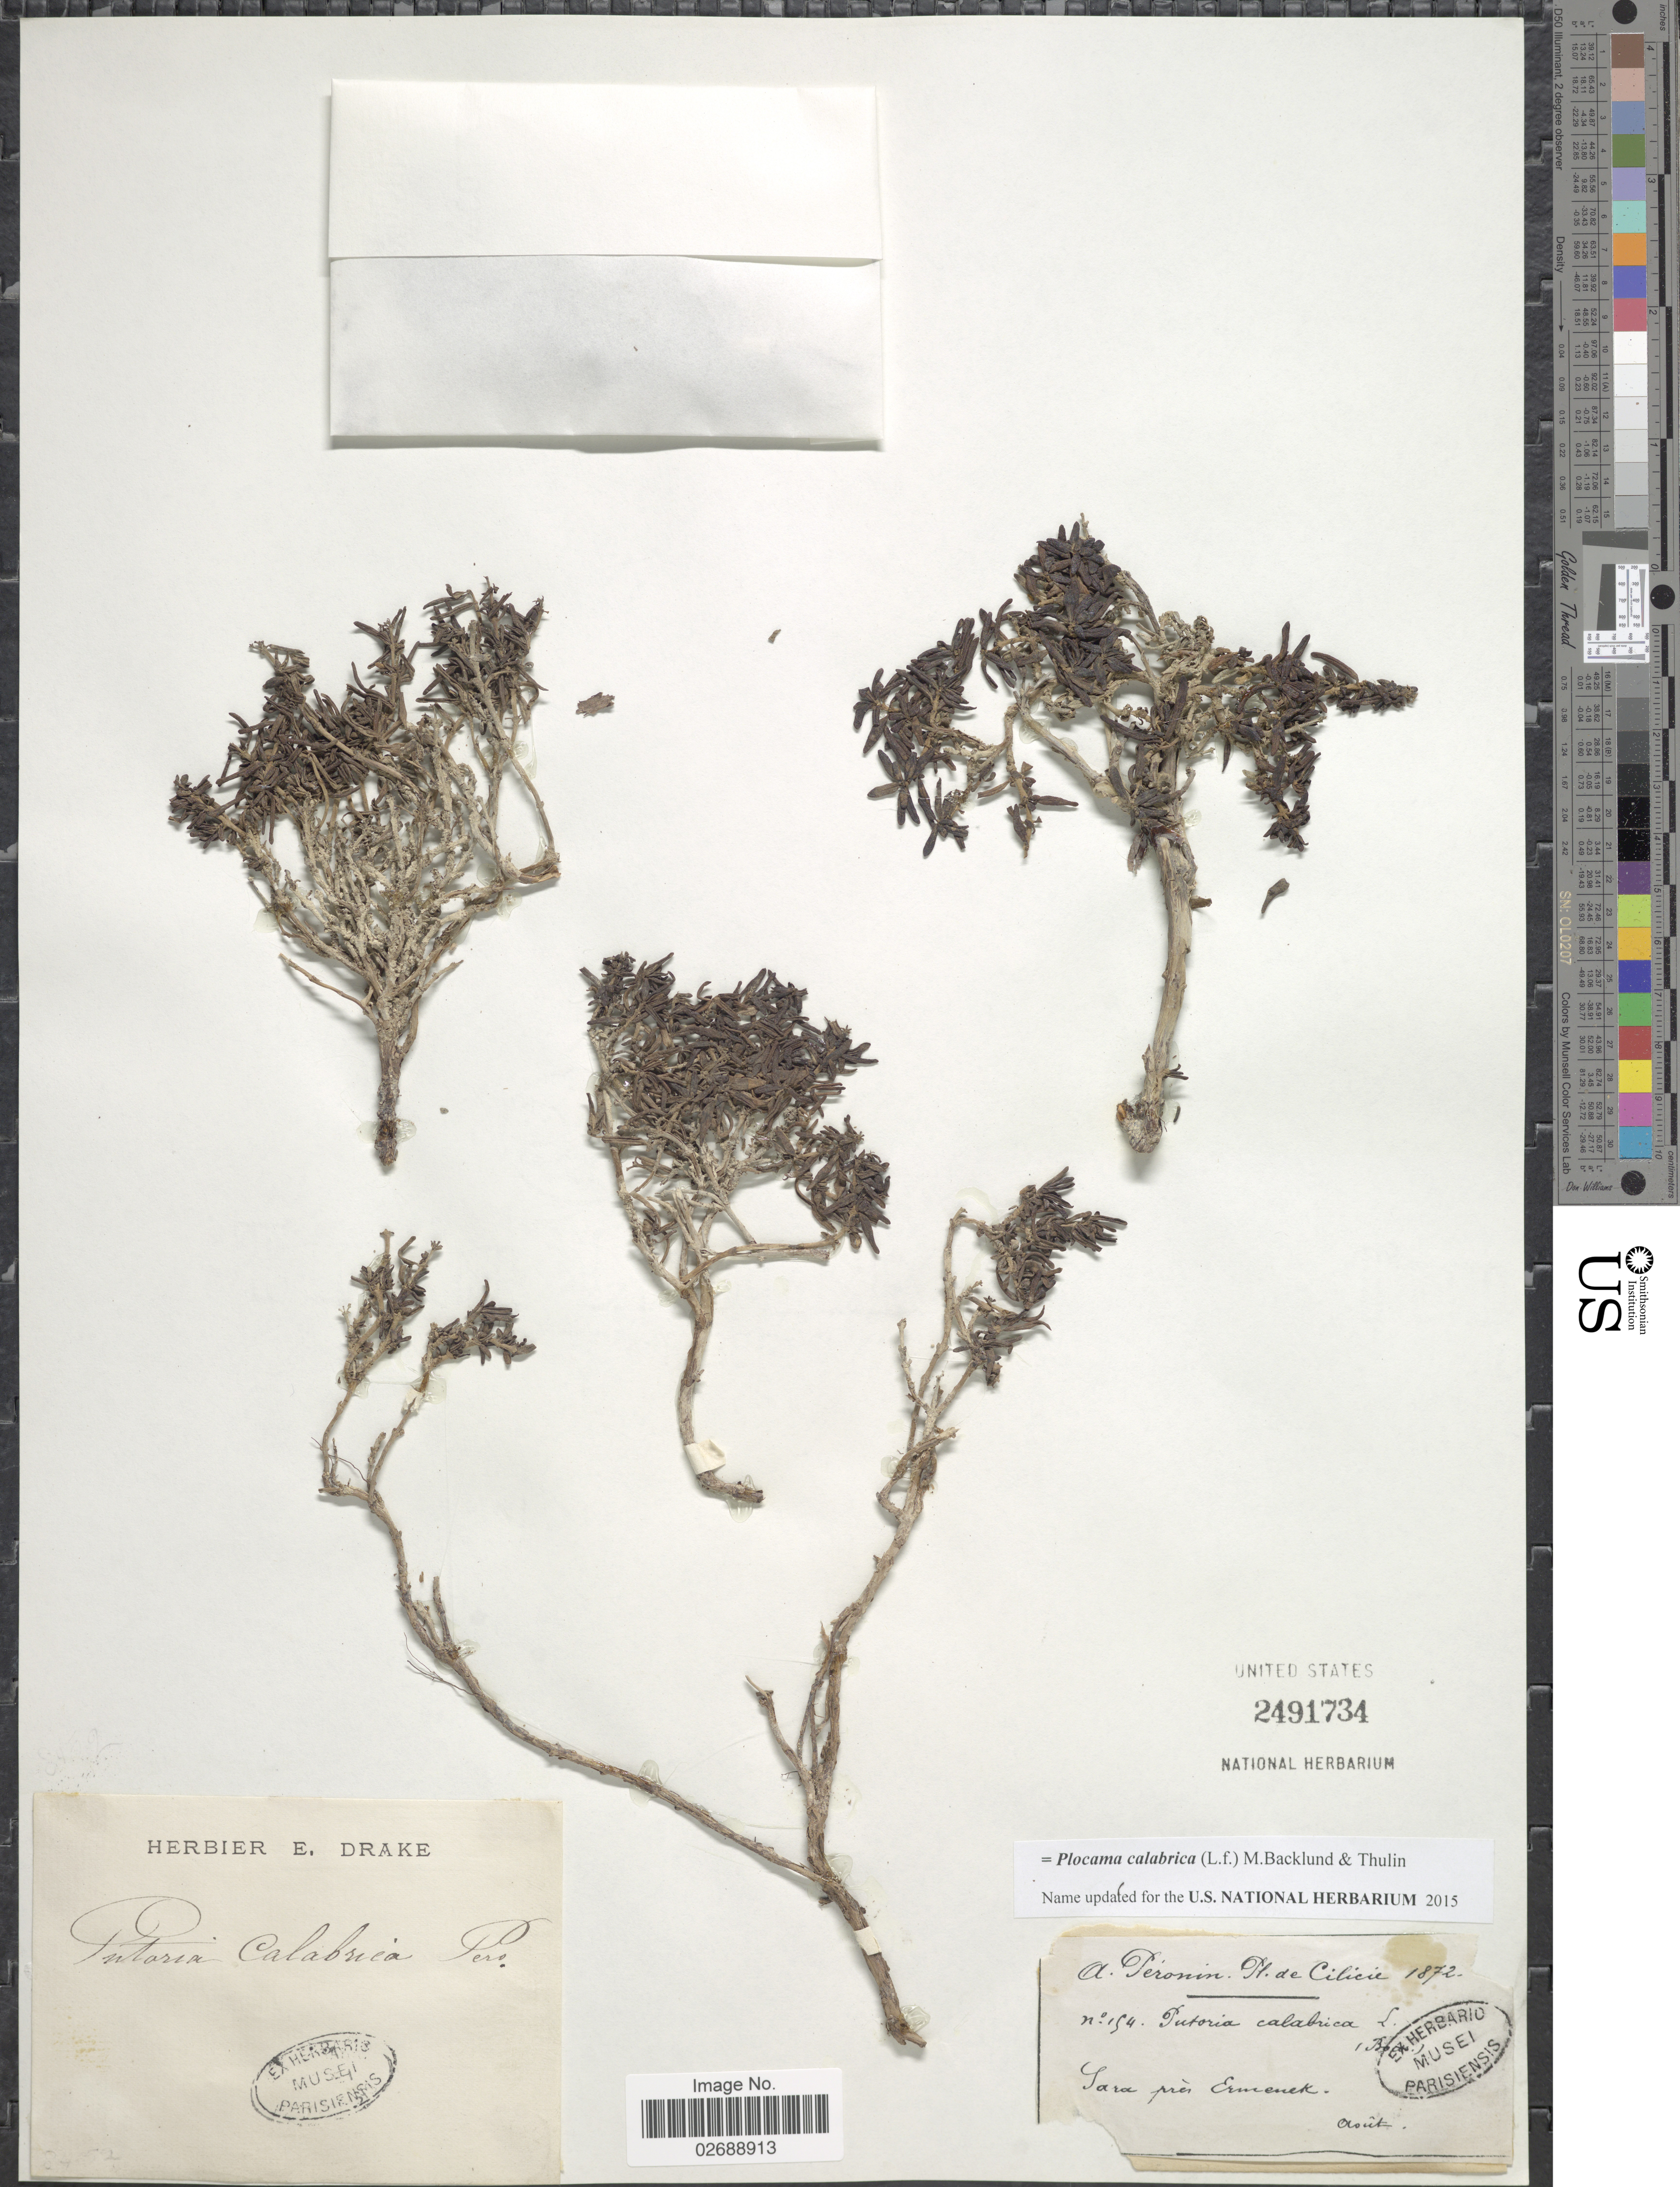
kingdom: Plantae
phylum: Tracheophyta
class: Magnoliopsida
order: Gentianales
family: Rubiaceae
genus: Plocama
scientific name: Plocama calabrica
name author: (L. f.) M.Backlund & Thulin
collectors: A. Péronin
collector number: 154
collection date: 1872-08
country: Turkey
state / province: Karaman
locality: Cilicie. Sara pres Ermenek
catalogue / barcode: US 2491734